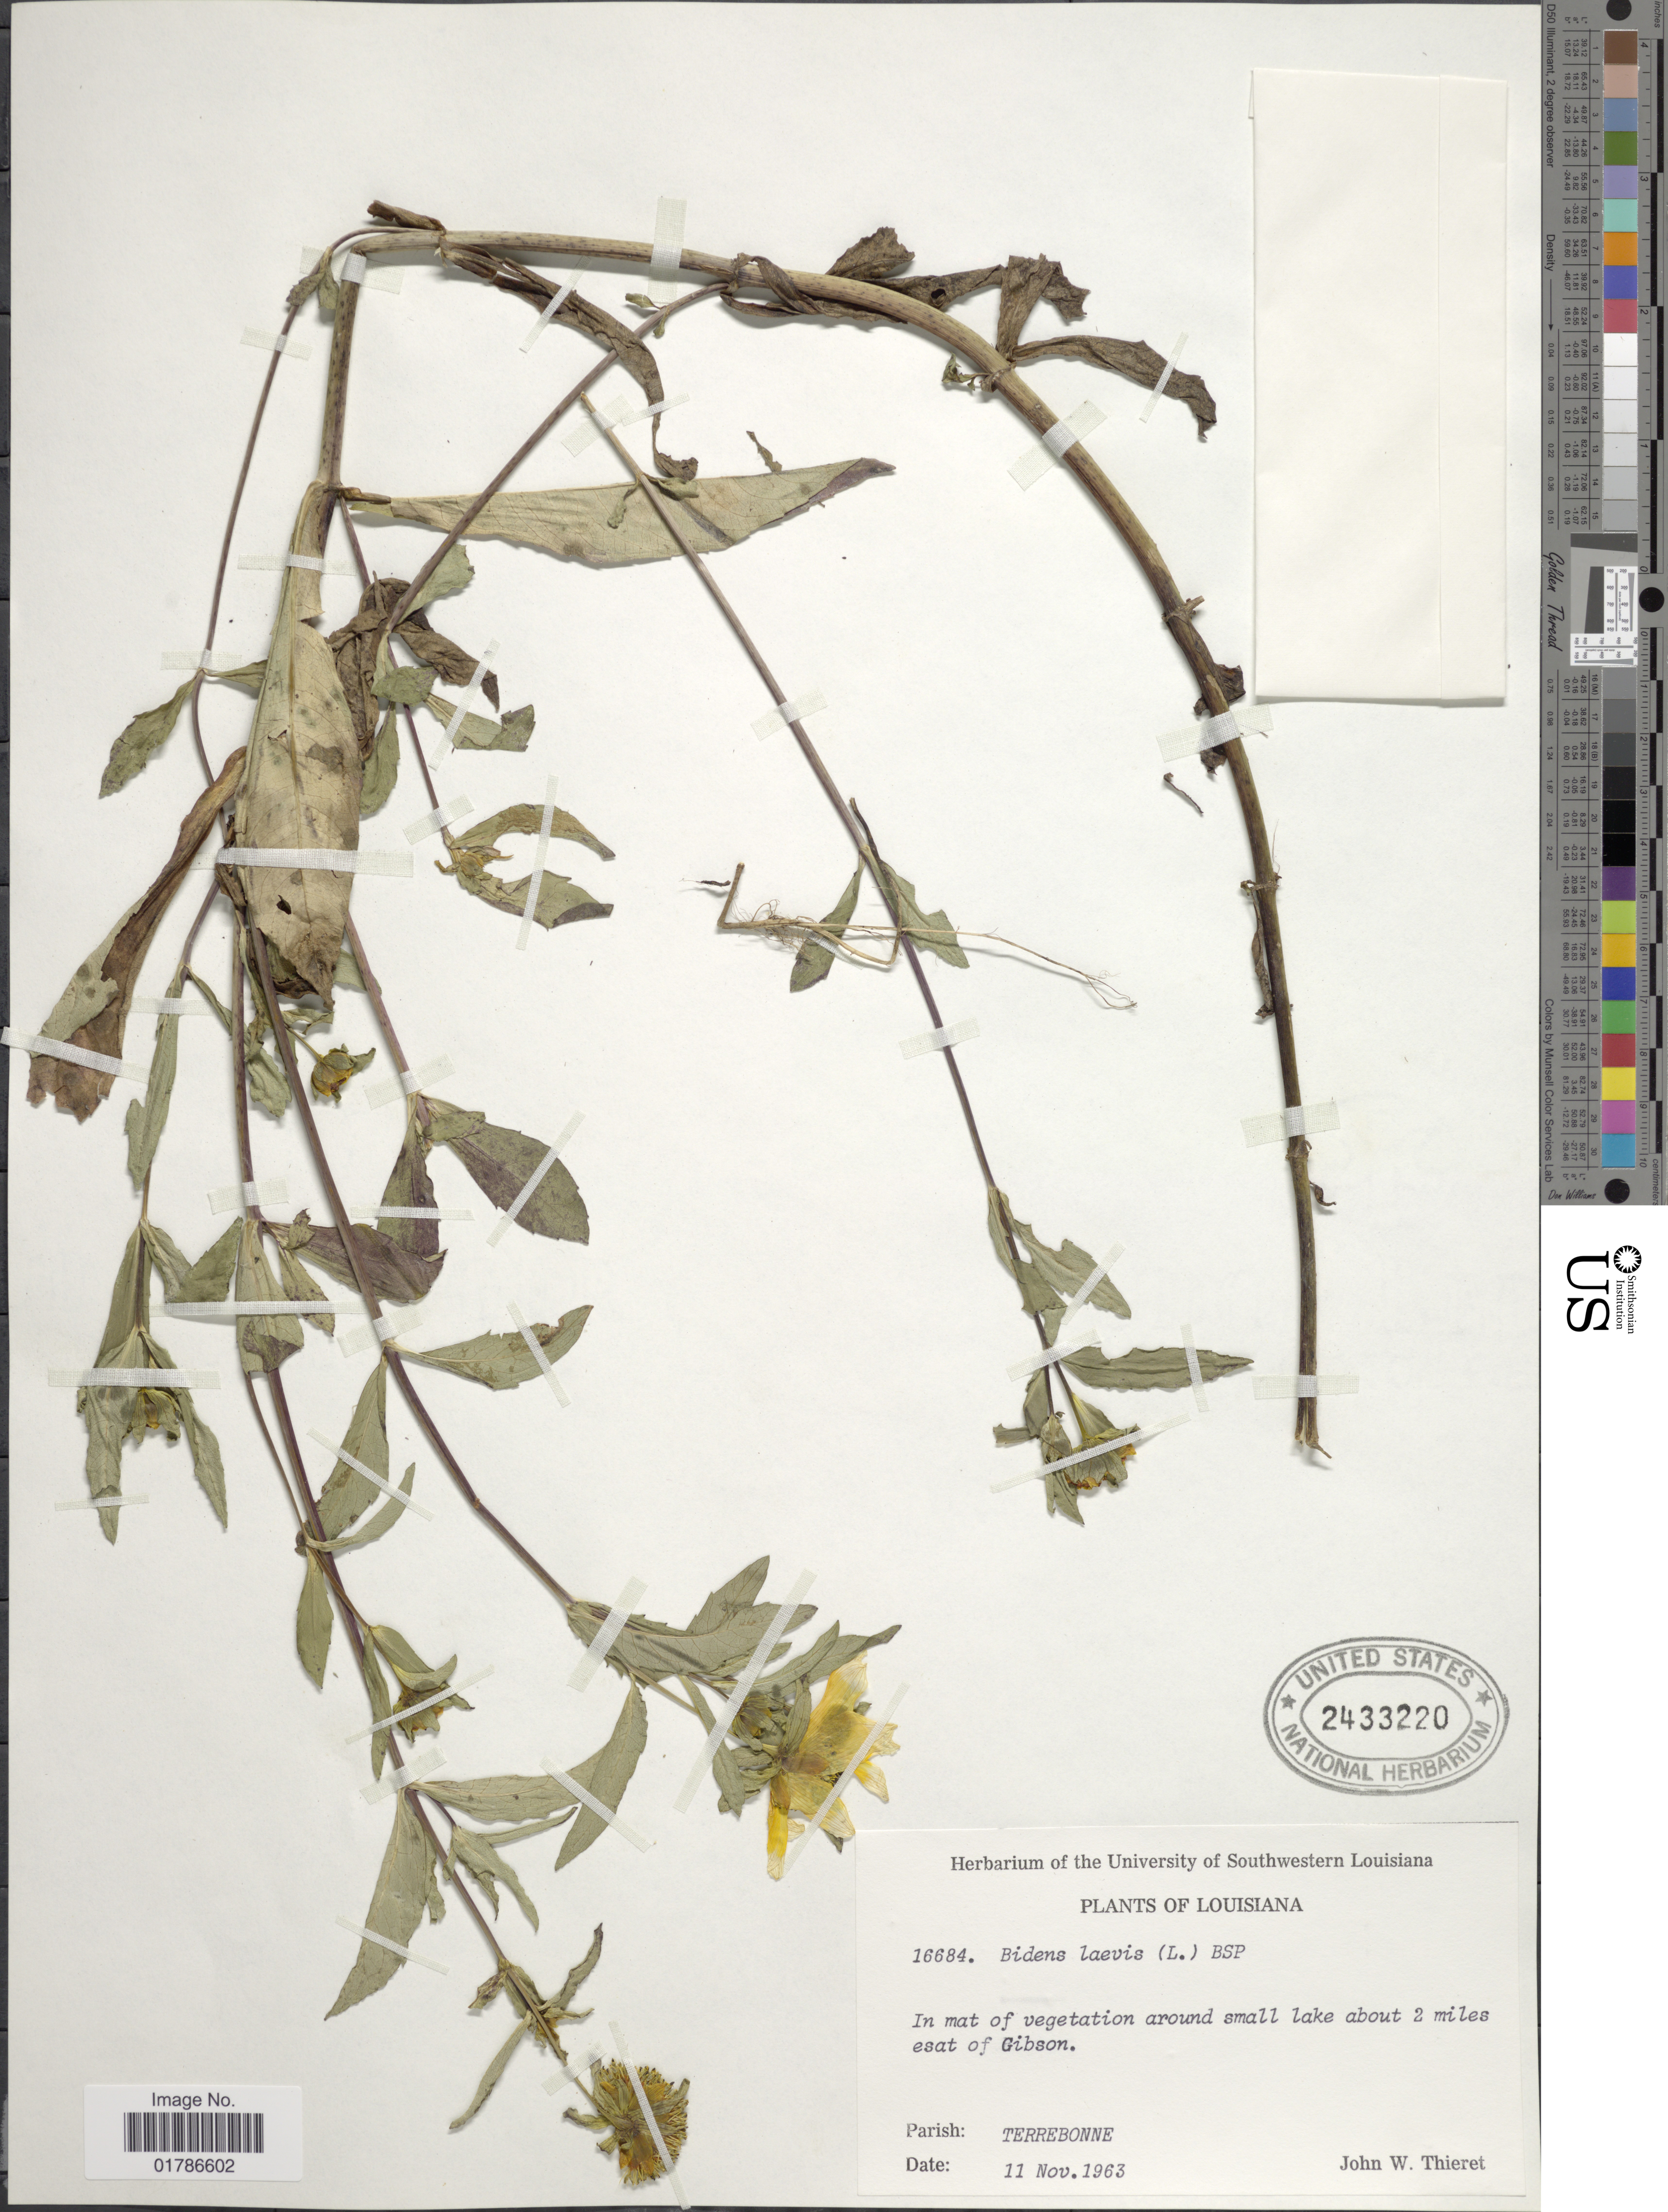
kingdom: Plantae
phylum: Tracheophyta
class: Magnoliopsida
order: Asterales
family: Asteraceae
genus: Bidens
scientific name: Bidens laevis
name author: (L.) Britton, Stearns & Poggenb.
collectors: J. W. Thieret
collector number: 16684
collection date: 1963-11-11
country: United States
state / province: Louisiana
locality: Around small lake about 2 miles esat of Gibson, Parish: Terrebonne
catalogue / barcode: US 2433220